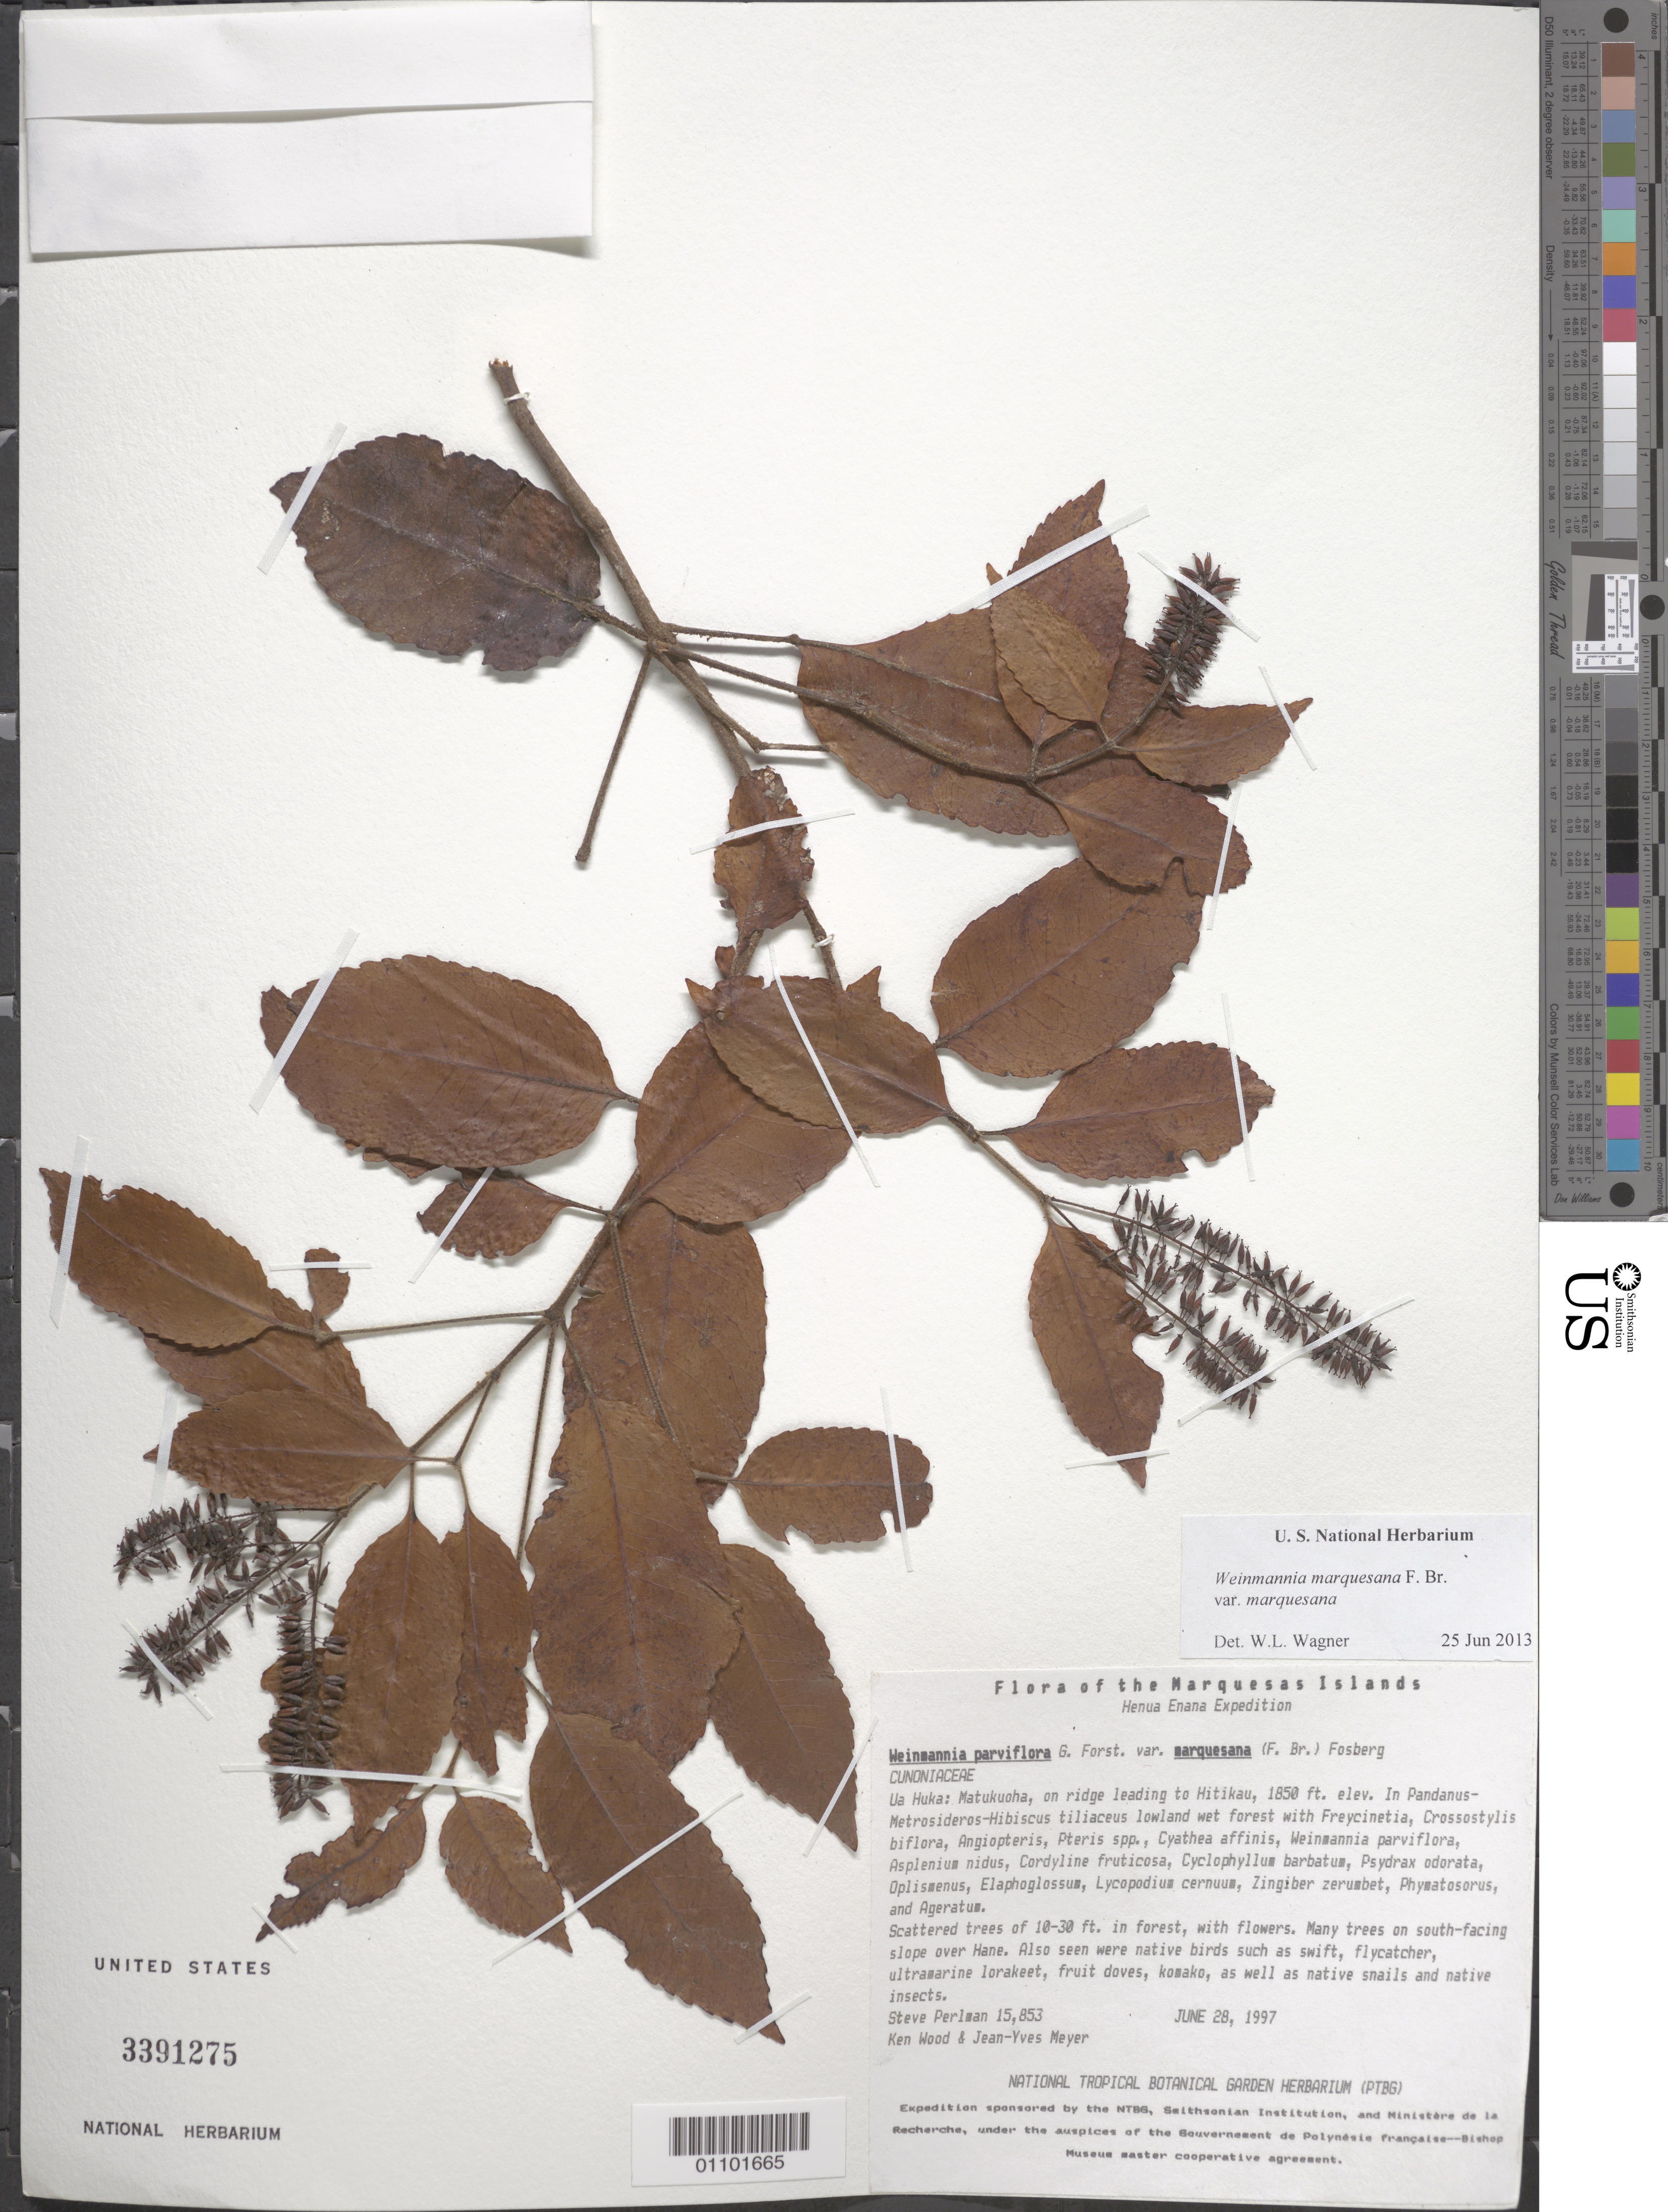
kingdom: Plantae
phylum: Tracheophyta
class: Magnoliopsida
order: Oxalidales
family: Cunoniaceae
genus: Pterophylla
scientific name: Pterophylla marquesana var. marquesana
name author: (F. Br.) Pillon & H.C. Hopkins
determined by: Wagner, W. L., (BOT), Smithsonian Institution - National Museum of Natural History (UNITED STATES)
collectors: S. P. Perlman, K. R. Wood & J.-Y. Meyer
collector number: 15853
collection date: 1997-06-28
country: French Polynesia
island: Ua Huka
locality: Matukuoha, on ridge leading to Hitikau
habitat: Pandanus-Metrosideros-Hibiscus tiliaceus lowland wet forest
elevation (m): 564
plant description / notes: Also seen were native birds such as swift, flycatcher, ultramarine lorakeet, fruit doves, komako, and native snails and native insects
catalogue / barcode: US 3391275